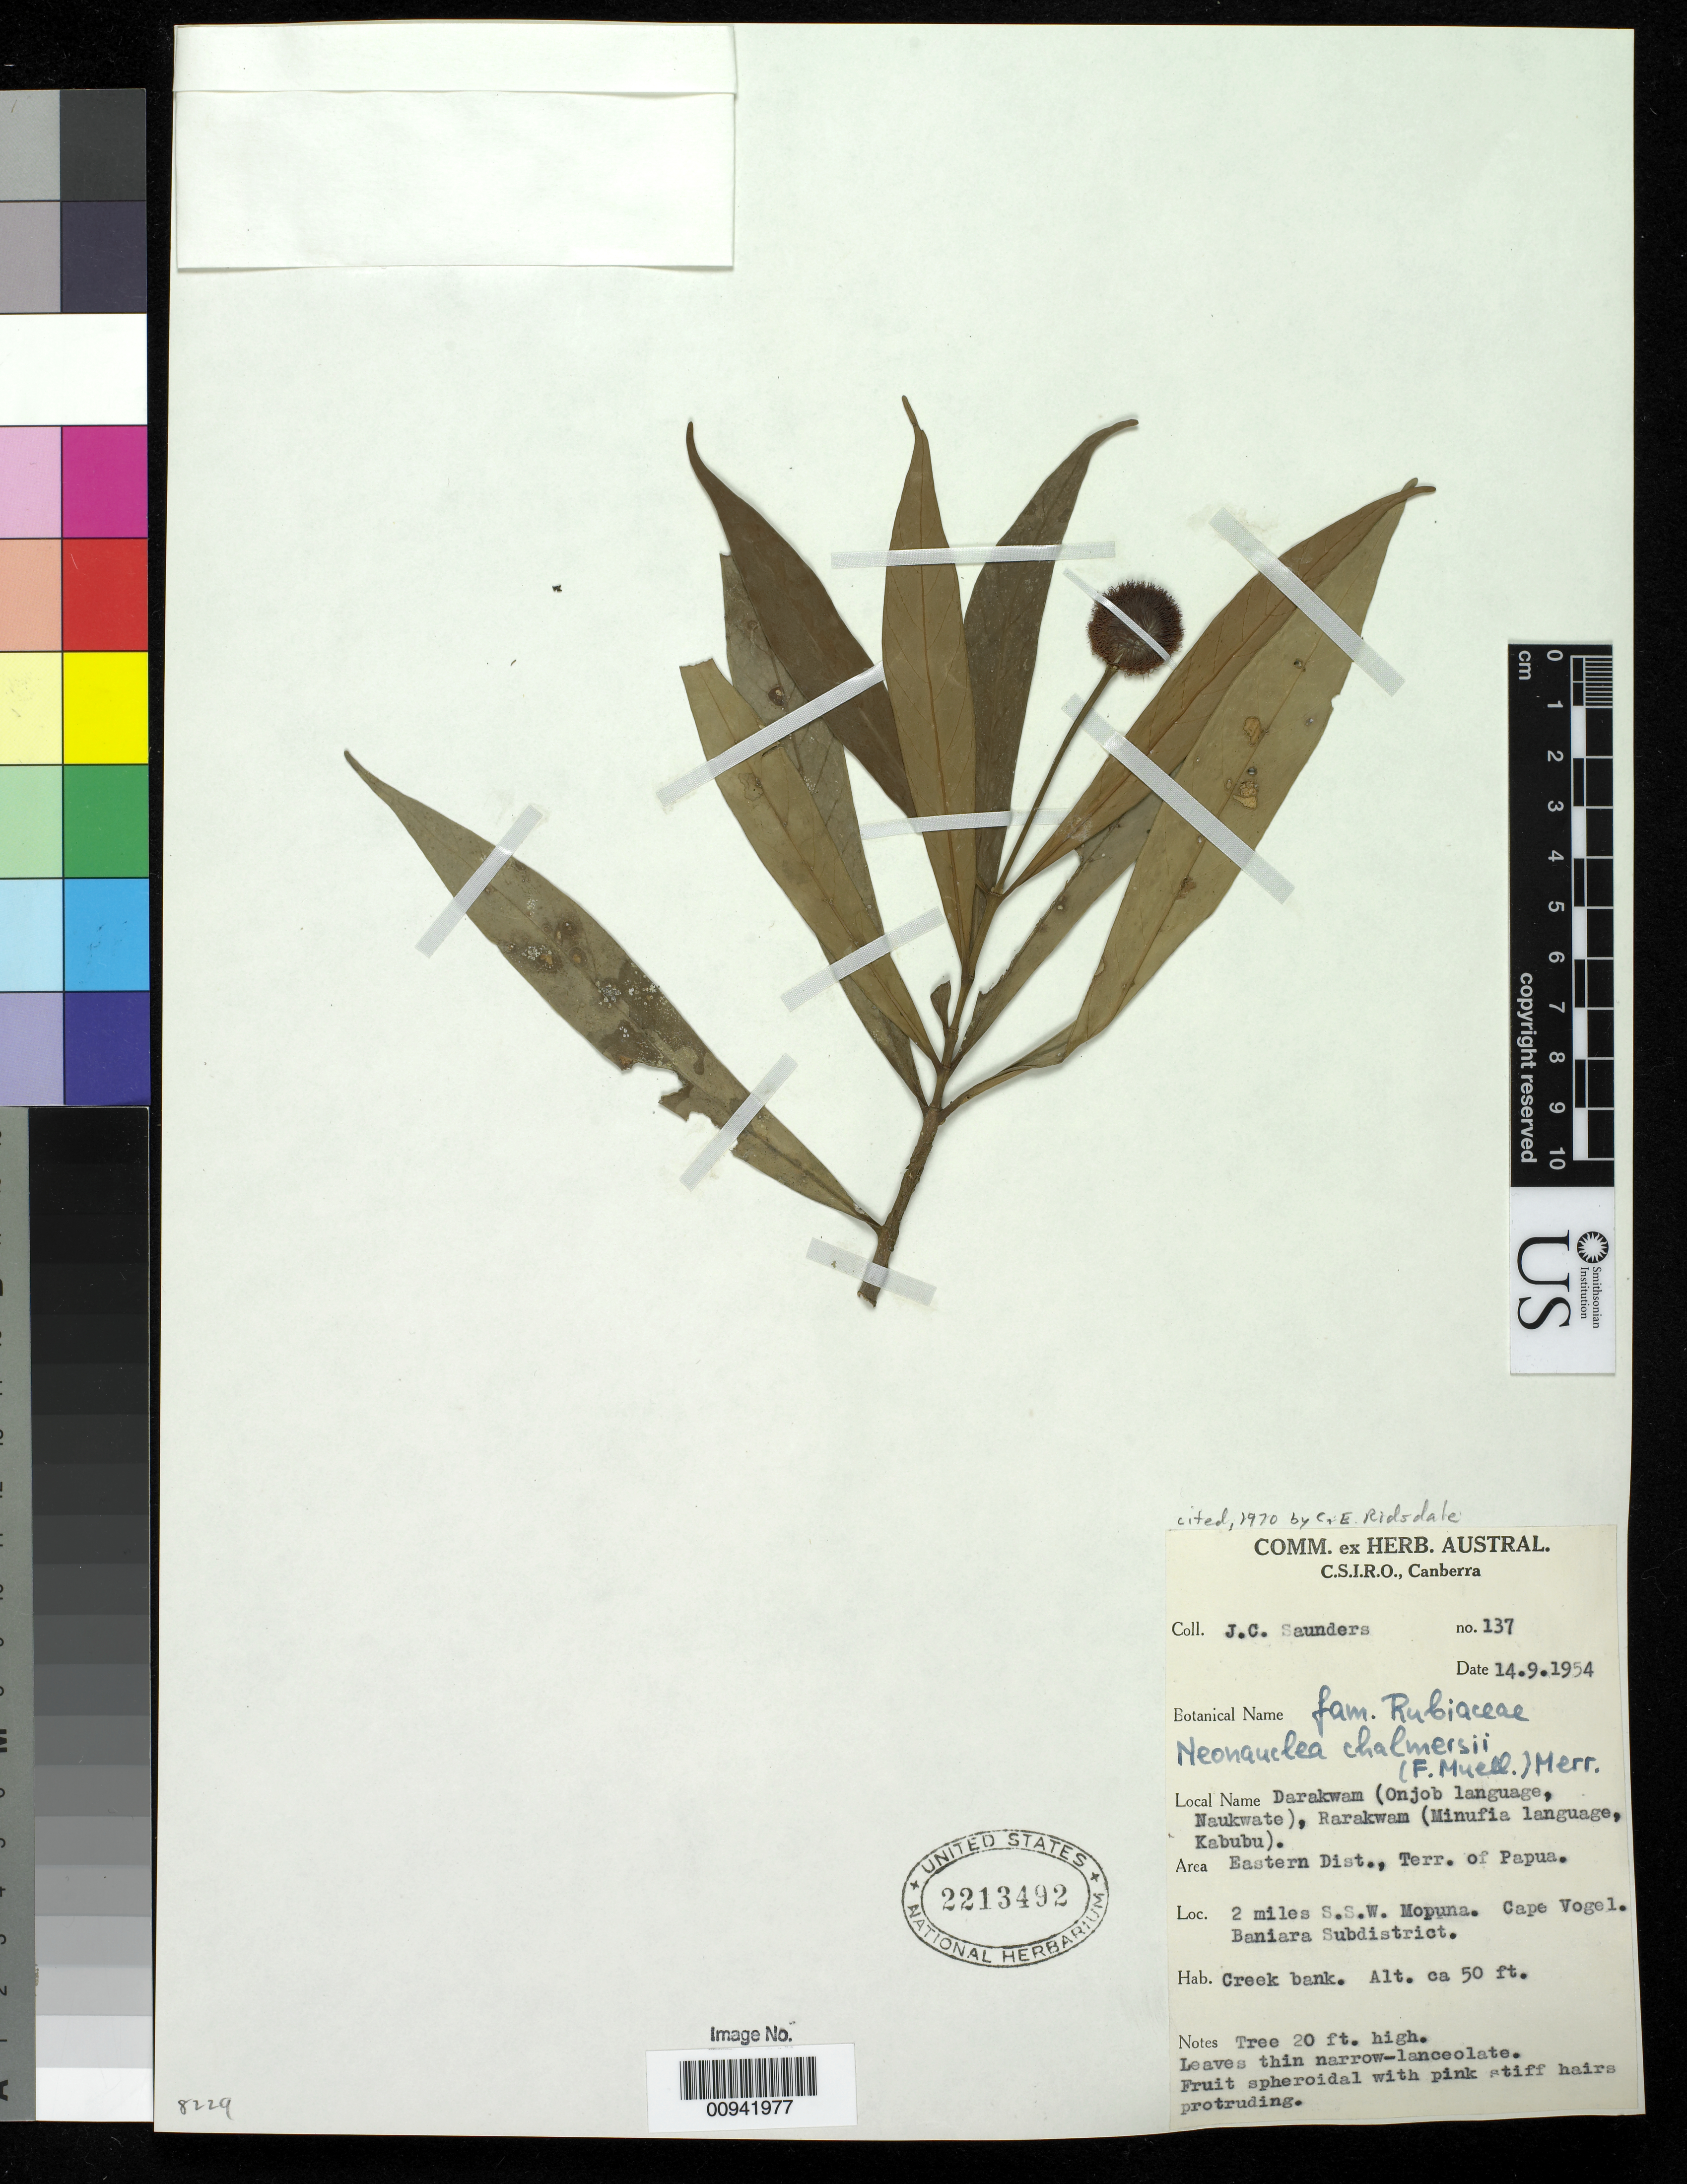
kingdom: Plantae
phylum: Tracheophyta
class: Magnoliopsida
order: Gentianales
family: Rubiaceae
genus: Neonauclea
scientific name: Neonauclea chalmersii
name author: Merr.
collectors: J. C. Saunders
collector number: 137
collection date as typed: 14 Sep 1954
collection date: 1954-09-14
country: Papua New Guinea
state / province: Milne Bay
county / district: Baniara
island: New Guinea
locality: Eastern District, 2 miles S.S.W. Mopuna. Cape Vogel. Baniara Subdistrict.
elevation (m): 15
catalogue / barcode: US 2213492